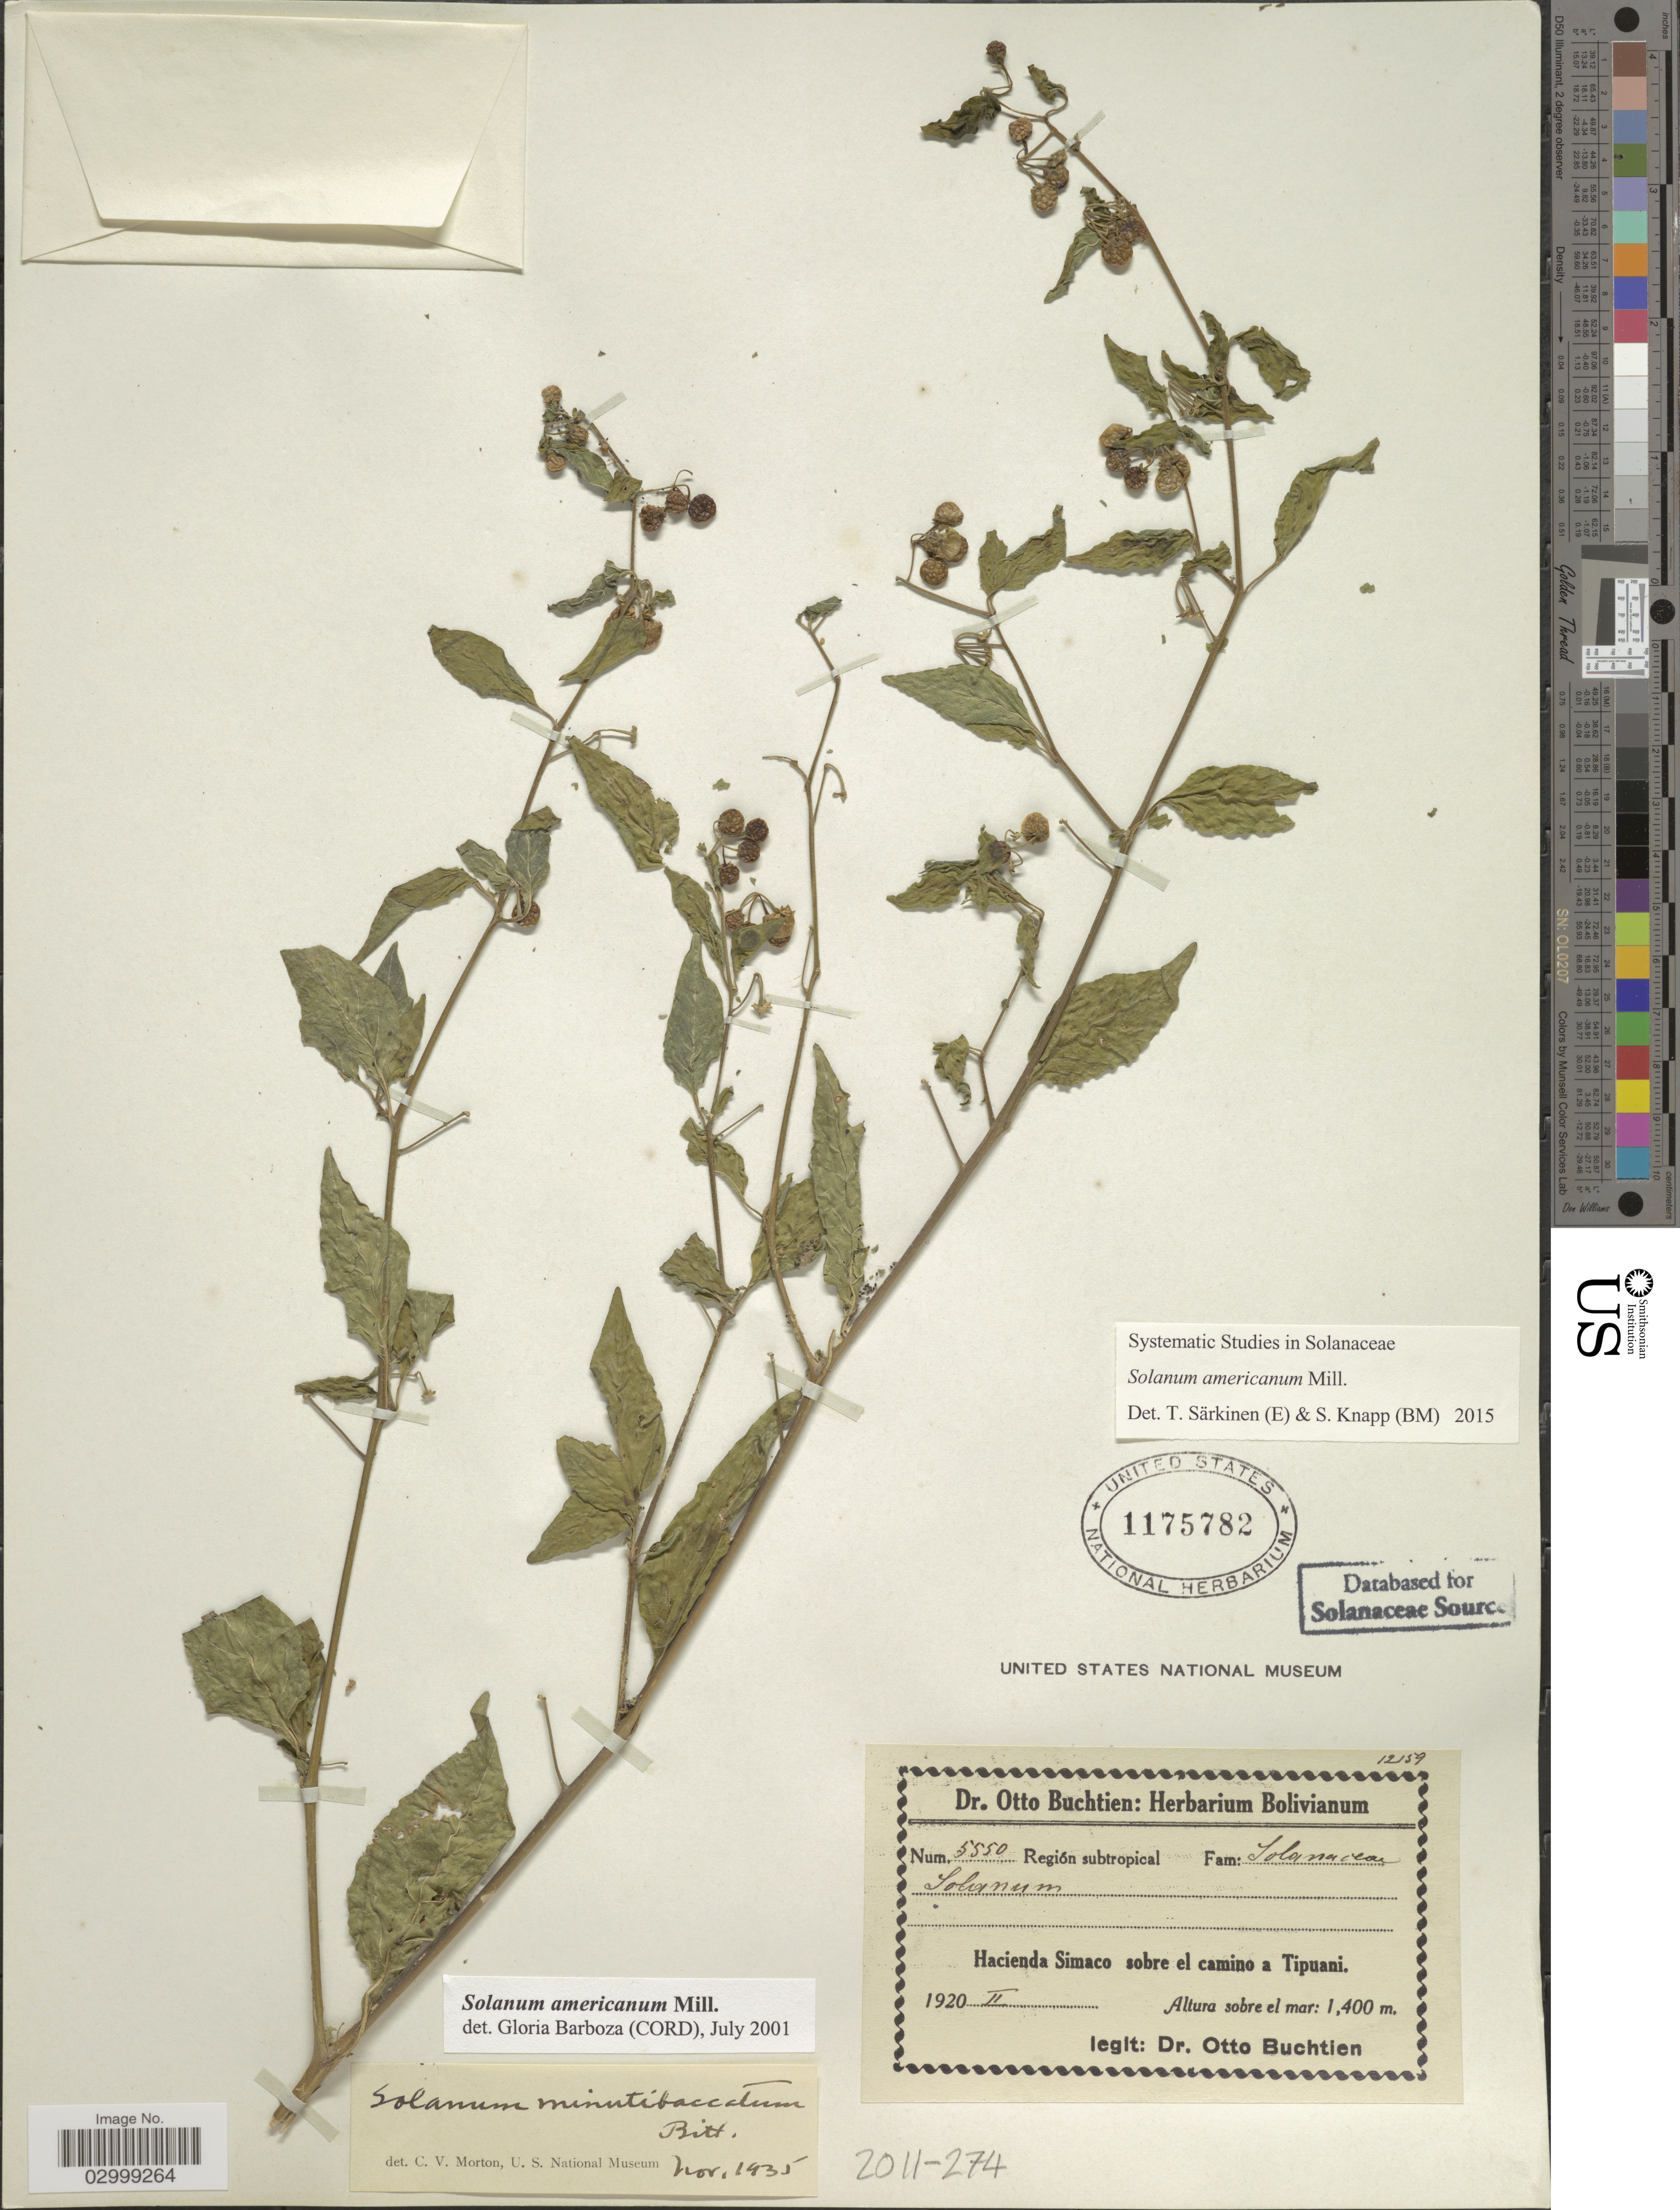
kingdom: Plantae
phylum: Tracheophyta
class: Magnoliopsida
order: Solanales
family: Solanaceae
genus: Solanum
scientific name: Solanum americanum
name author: Mill.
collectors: O. Buchtien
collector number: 5550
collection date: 1920-02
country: Bolivia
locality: Hacienda Simaco sobre el camino a Tipuani, Región subtropical.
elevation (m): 1400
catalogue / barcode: US 1175782